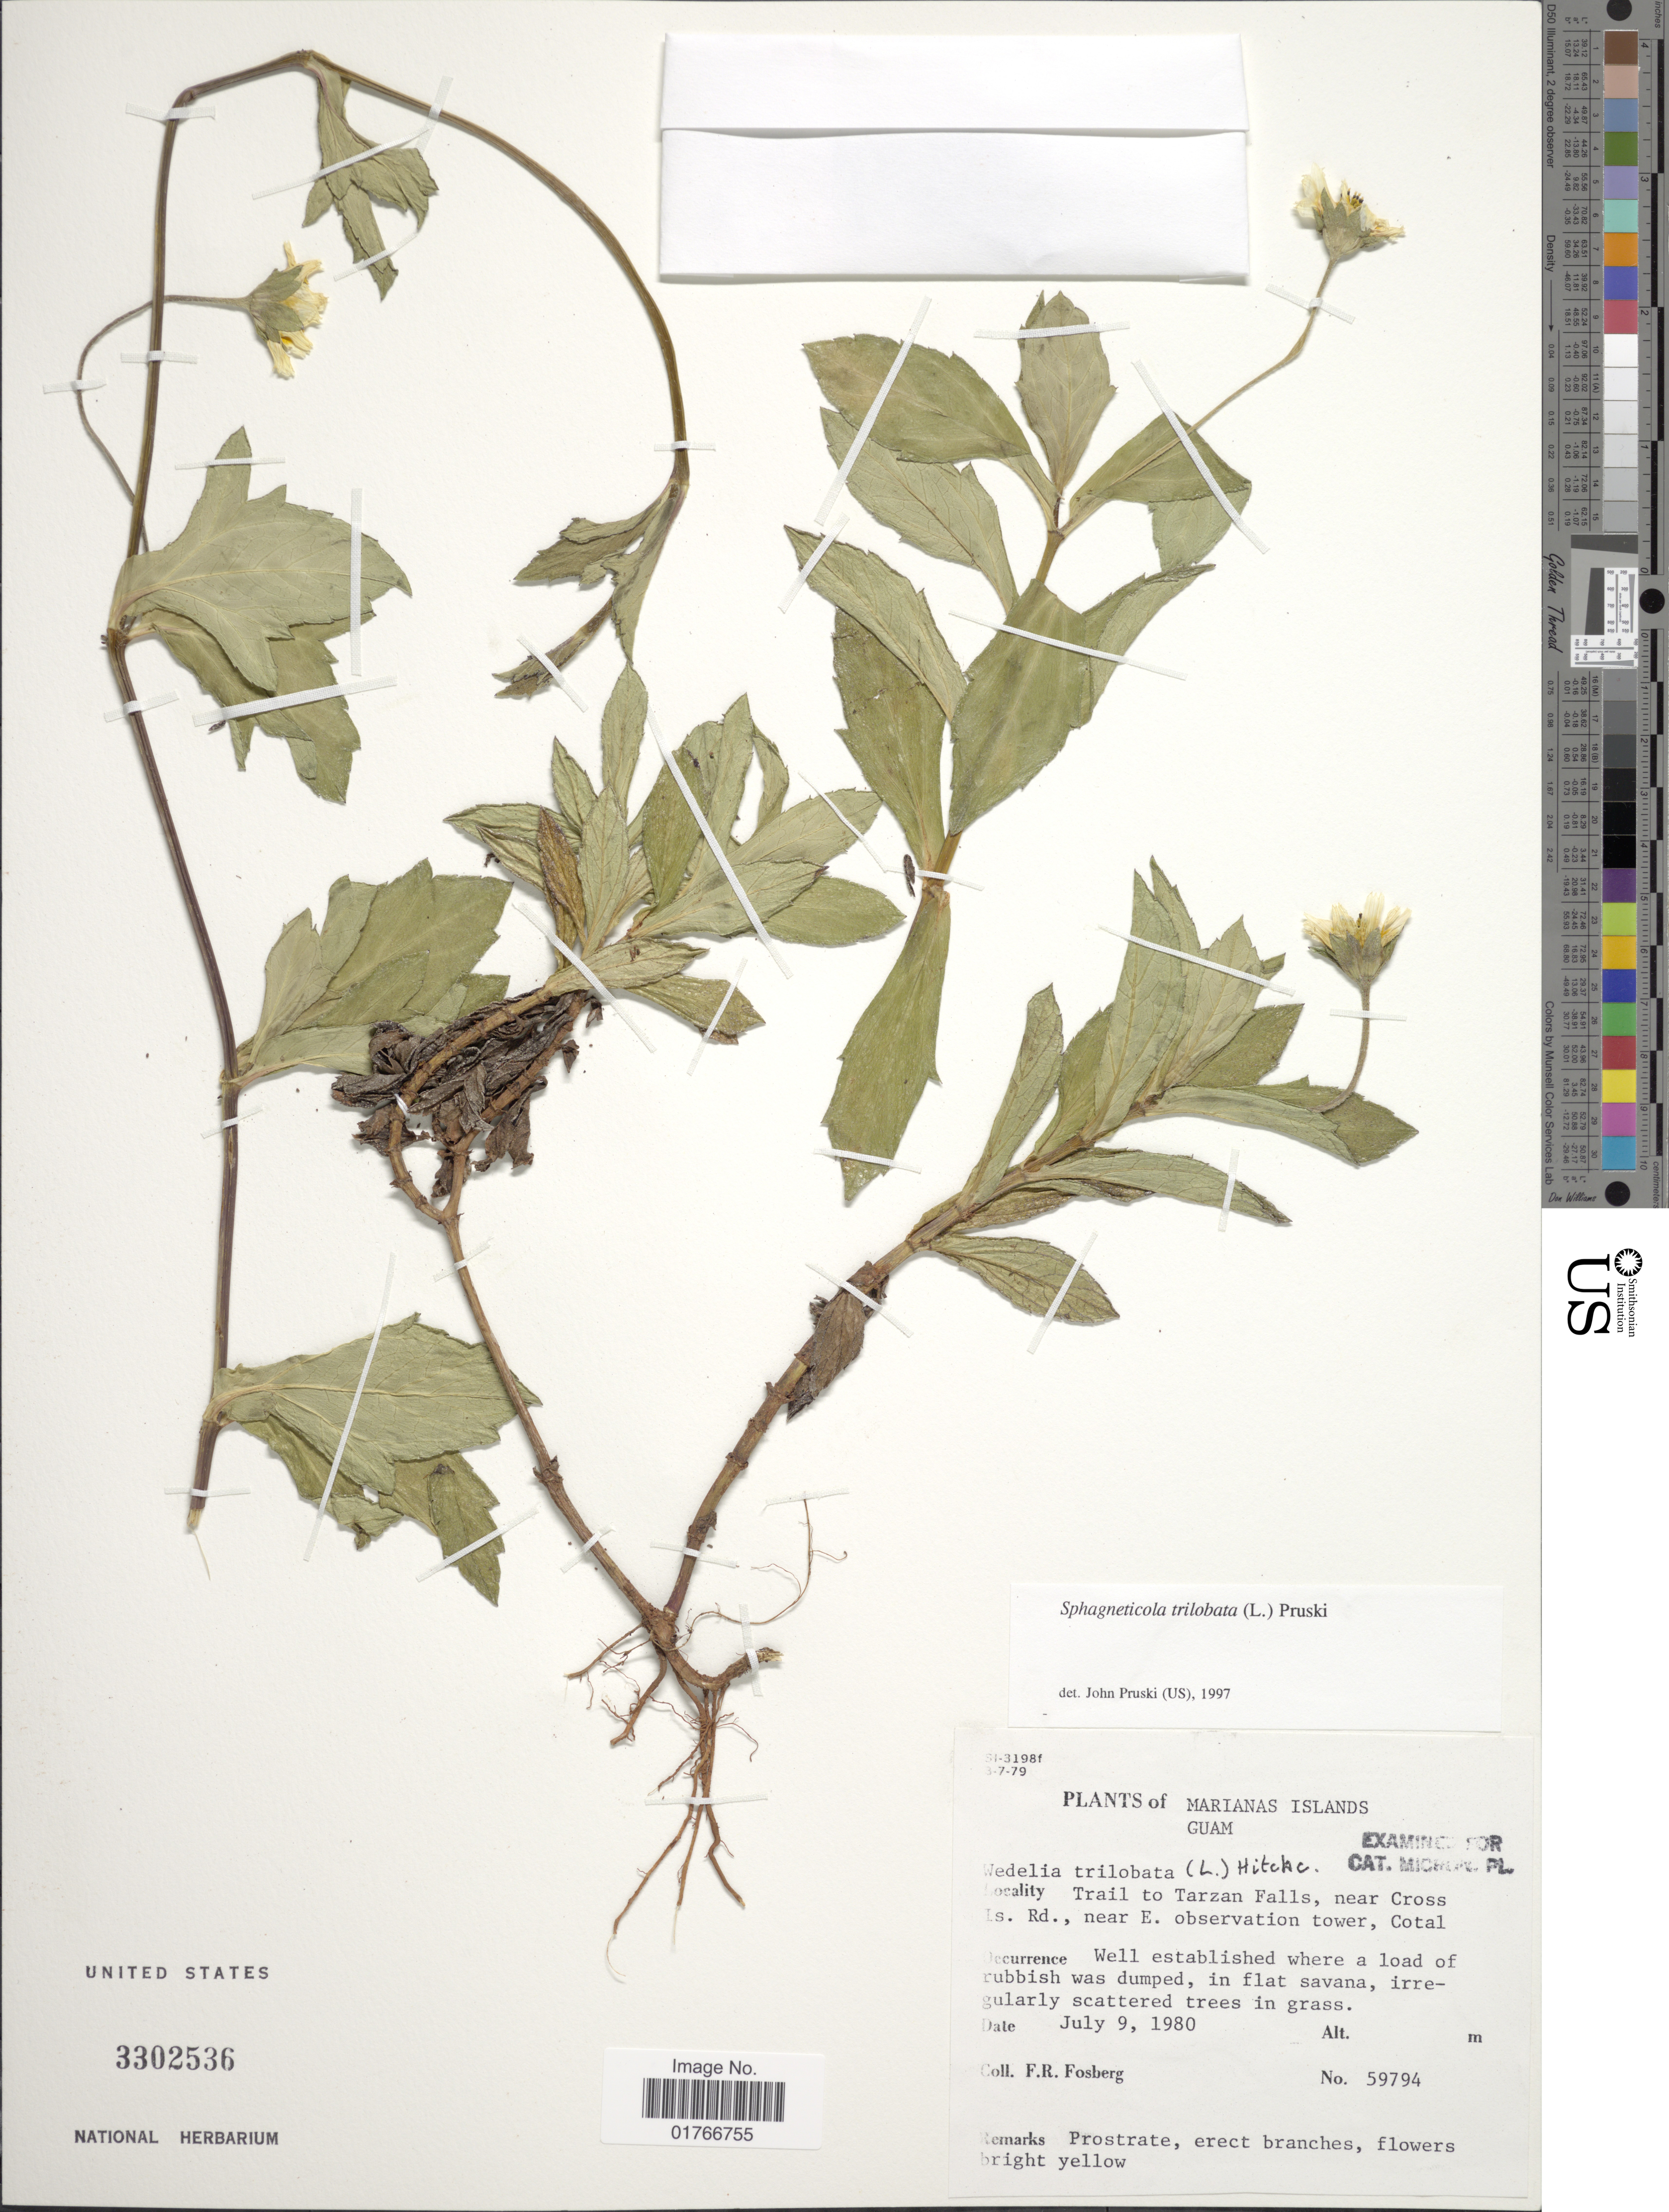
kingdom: Plantae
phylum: Tracheophyta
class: Magnoliopsida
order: Asterales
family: Asteraceae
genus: Sphagneticola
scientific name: Sphagneticola trilobata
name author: (L.) Pruski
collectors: F. R. Fosberg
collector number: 59794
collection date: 1980-07-09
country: Guam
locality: Marianas Islands, Guam, Trail to Tarzan Falls, near Cross Is. Rd., near E. observation tower, Cotal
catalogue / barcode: US 3302536